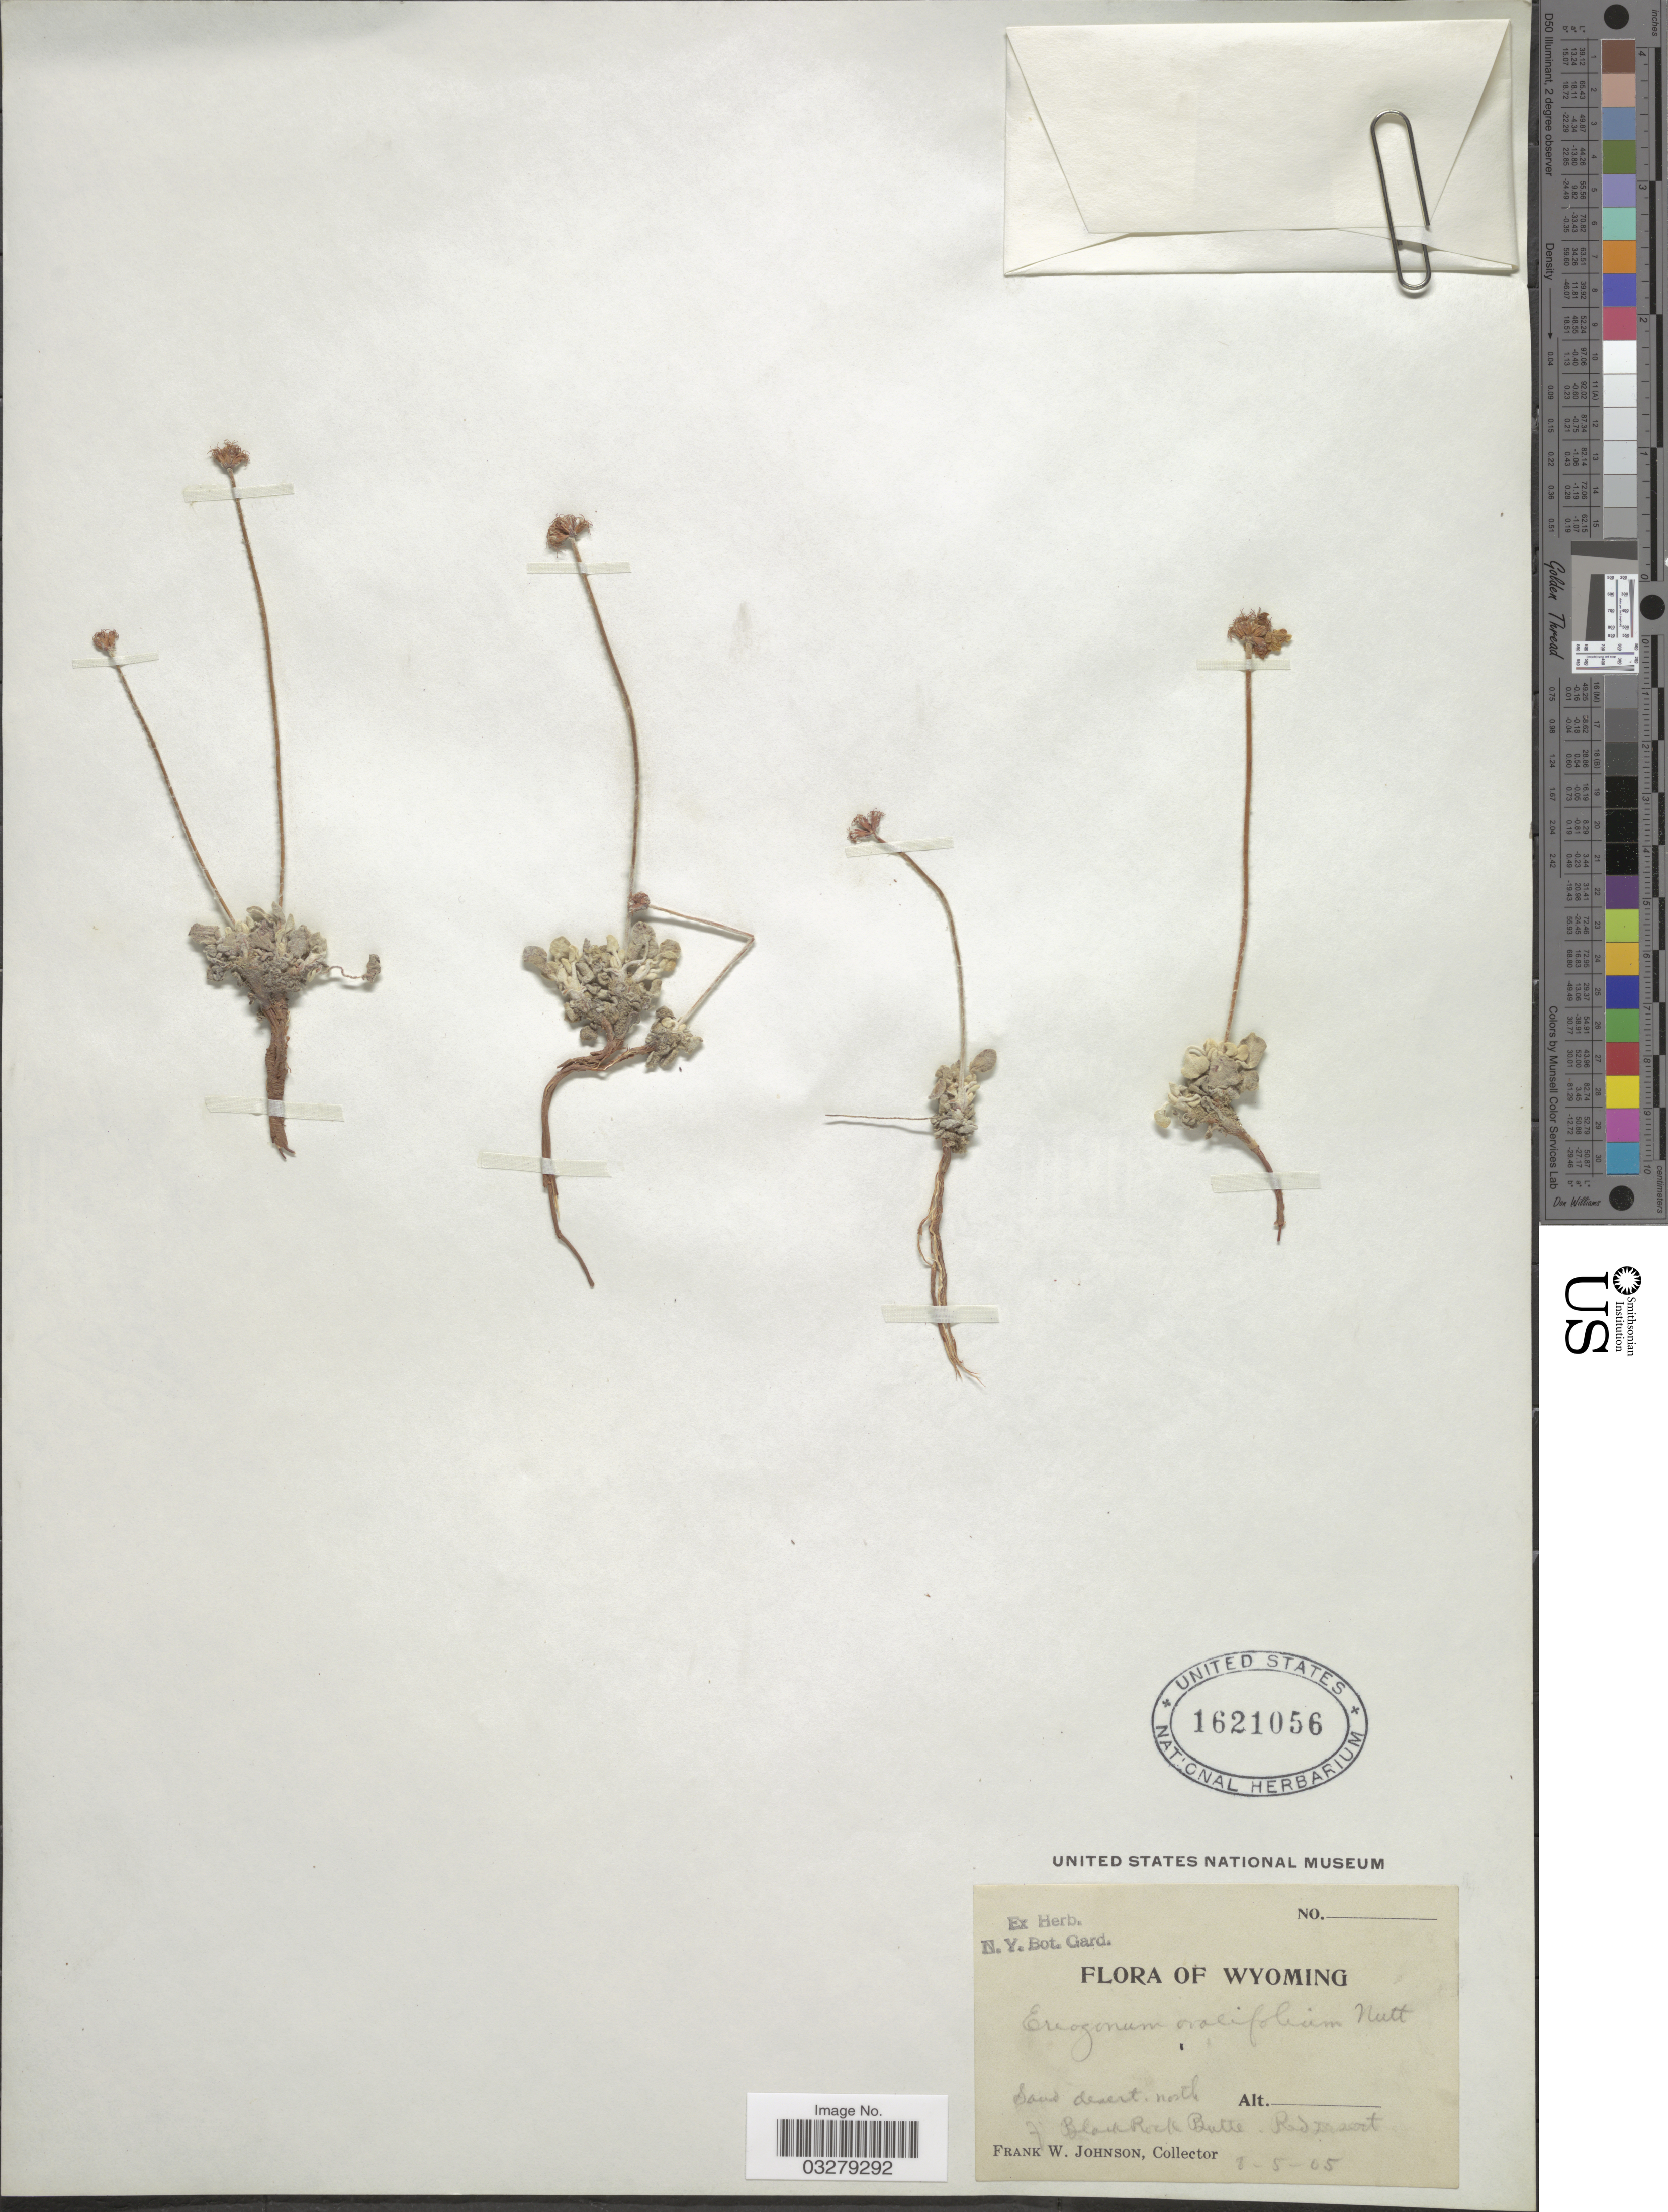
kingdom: Plantae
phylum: Tracheophyta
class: Magnoliopsida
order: Caryophyllales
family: Polygonaceae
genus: Eriogonum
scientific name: Eriogonum ovalifolium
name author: Nutt.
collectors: F. W. Johnson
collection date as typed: Transcribed d/m/y: 5/1/5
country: United States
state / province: Wyoming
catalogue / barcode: US 1621056